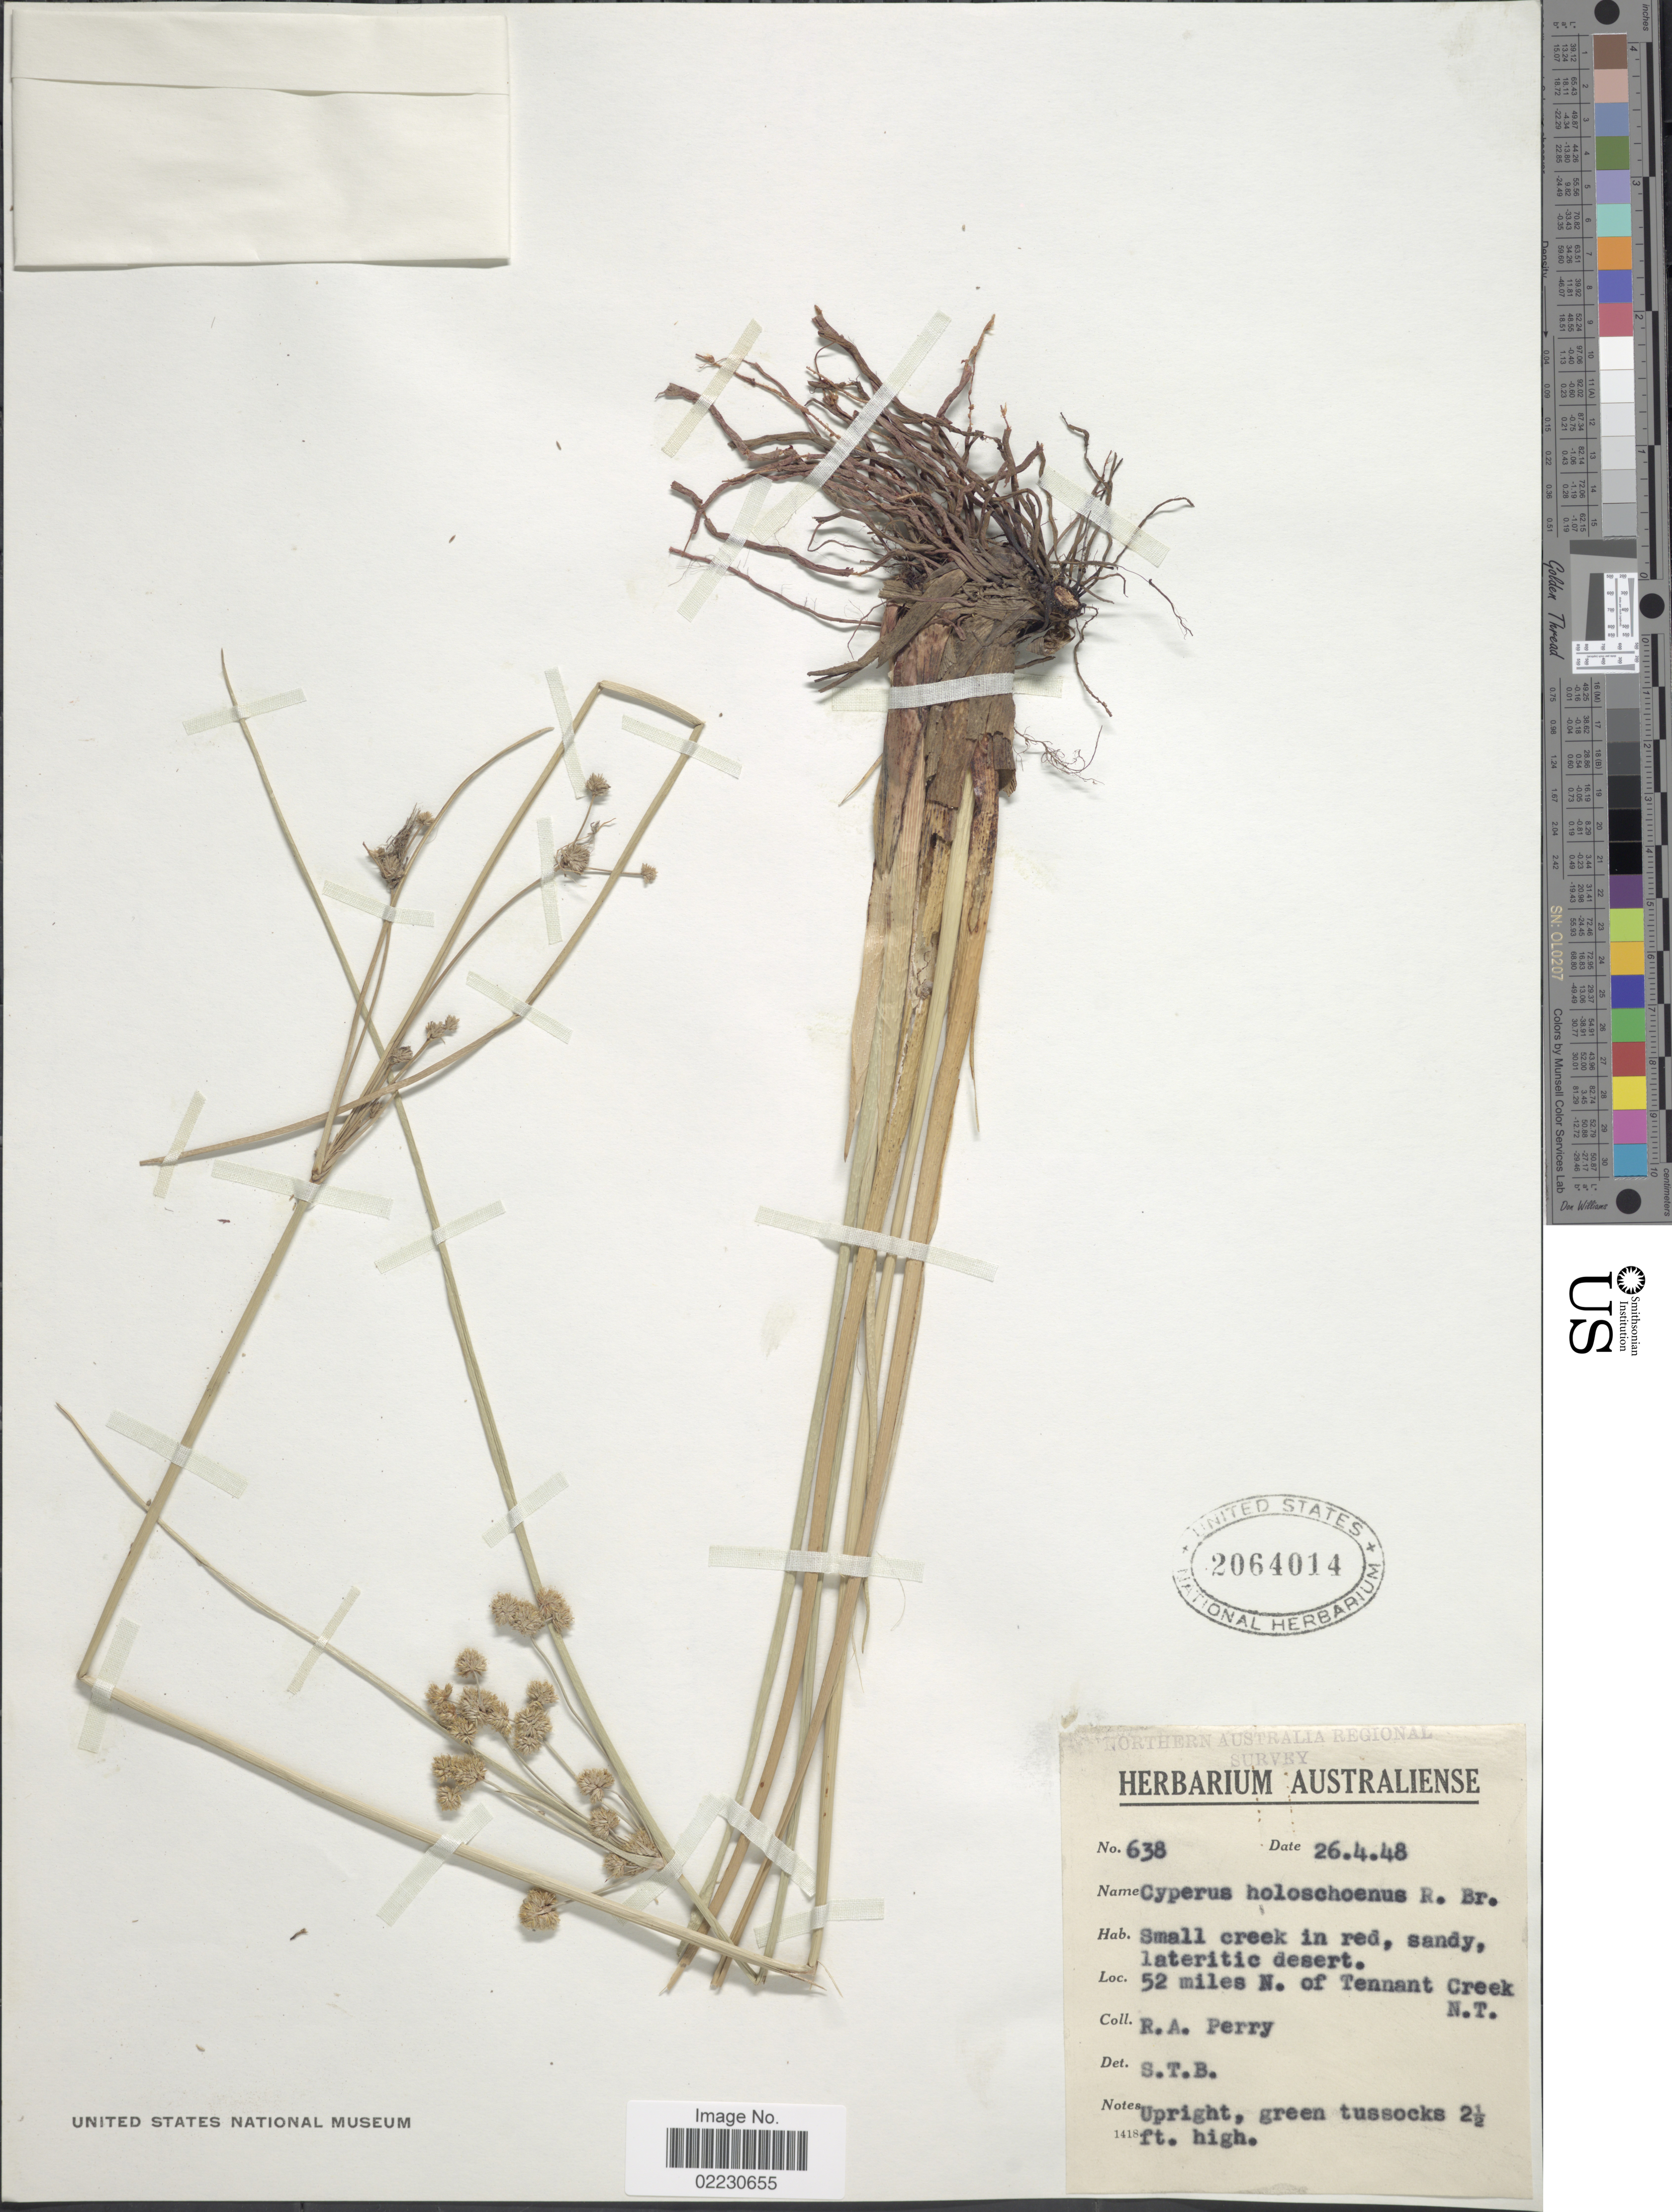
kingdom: Plantae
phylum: Tracheophyta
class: Liliopsida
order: Poales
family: Cyperaceae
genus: Cyperus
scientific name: Cyperus holoschoenus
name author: R. Br.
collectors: Perry, R. A.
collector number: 638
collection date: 1948-04-26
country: Australia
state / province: Northern Territory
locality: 52 miles N. of Tennant Creek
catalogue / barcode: US 2064014